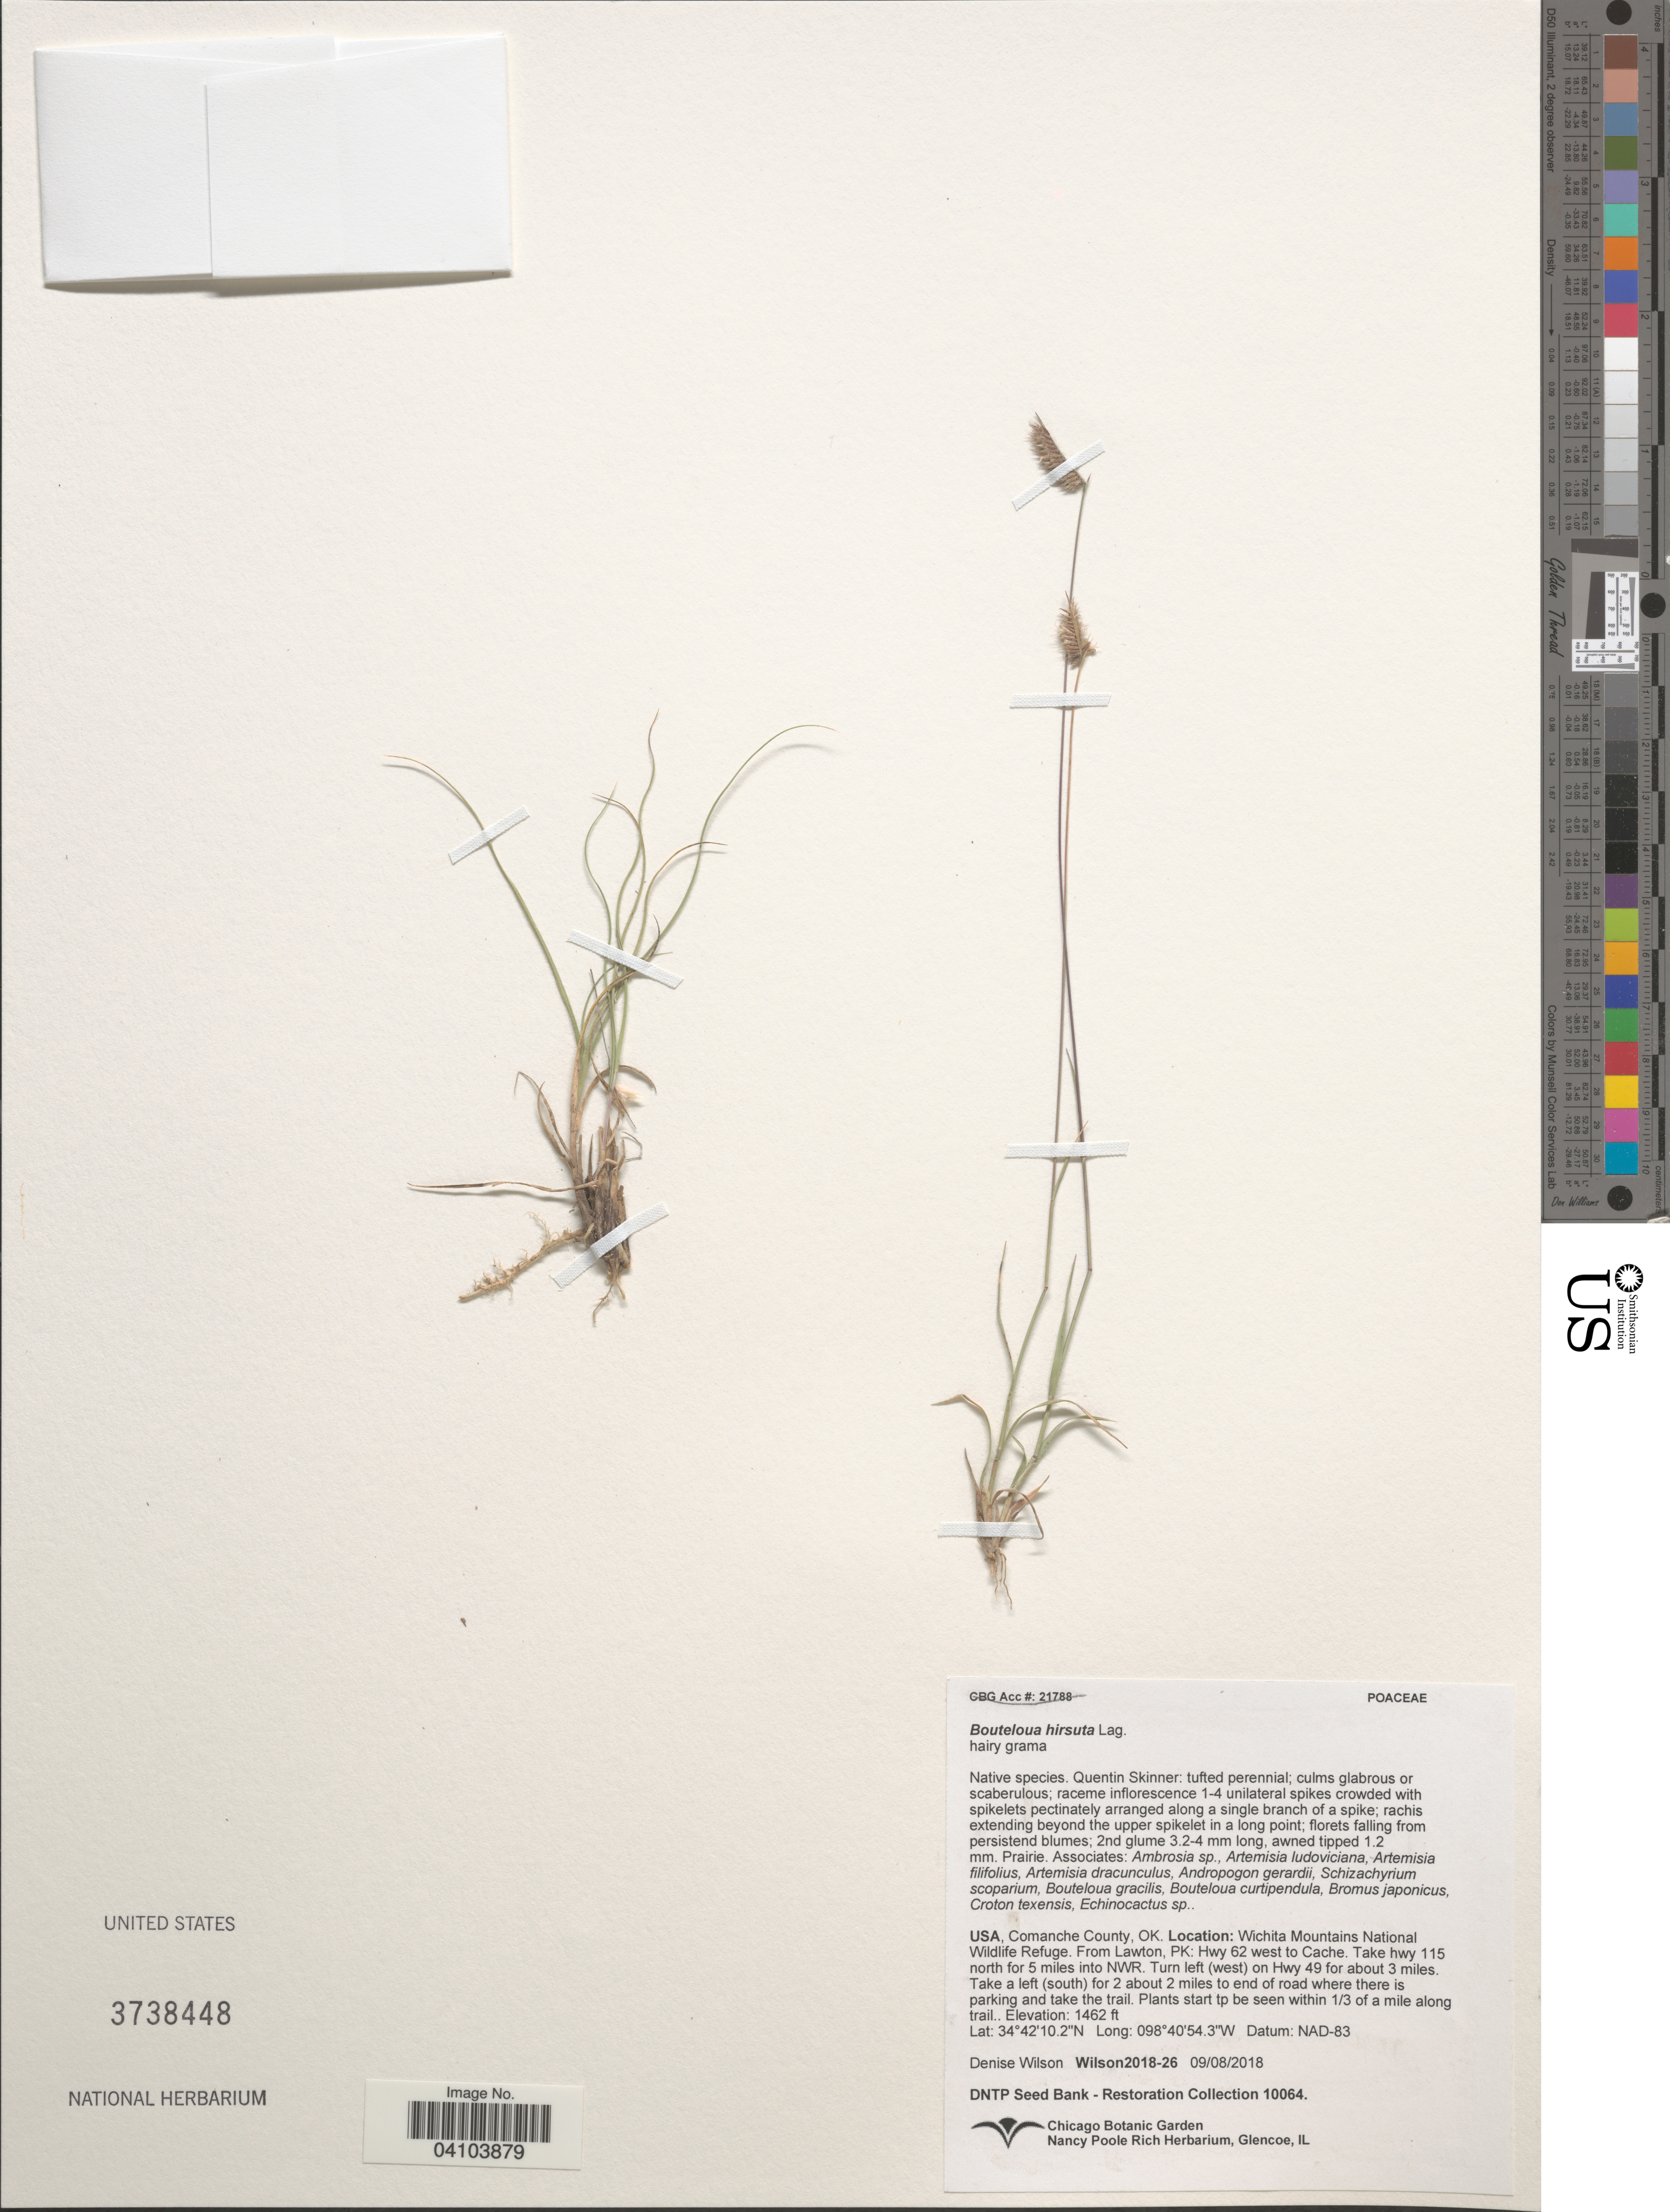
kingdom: Plantae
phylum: Tracheophyta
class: Liliopsida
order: Poales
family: Poaceae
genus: Bouteloua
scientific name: Bouteloua hirsuta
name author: Lag.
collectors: D. Wilson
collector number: Wilson2018-26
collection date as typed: Transcribed d/m/y: 8/9/2018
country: United States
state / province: Oklahoma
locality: Comanche County. Wichita Mountains National Wildlife Refuge. From Lawton, PK: Hwy 62 west to Cache. Take hwy 115 north for 5 miles into NWR. Turn left (west) on Hwy 49 for about 3 miles. Take a left (south) for 2 about 2 miles to end of road where there is parking and take the trail. Plants start tp be seen within 1/3 of a mile along trail. Datum: NAD-83.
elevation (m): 446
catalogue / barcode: US 3738448